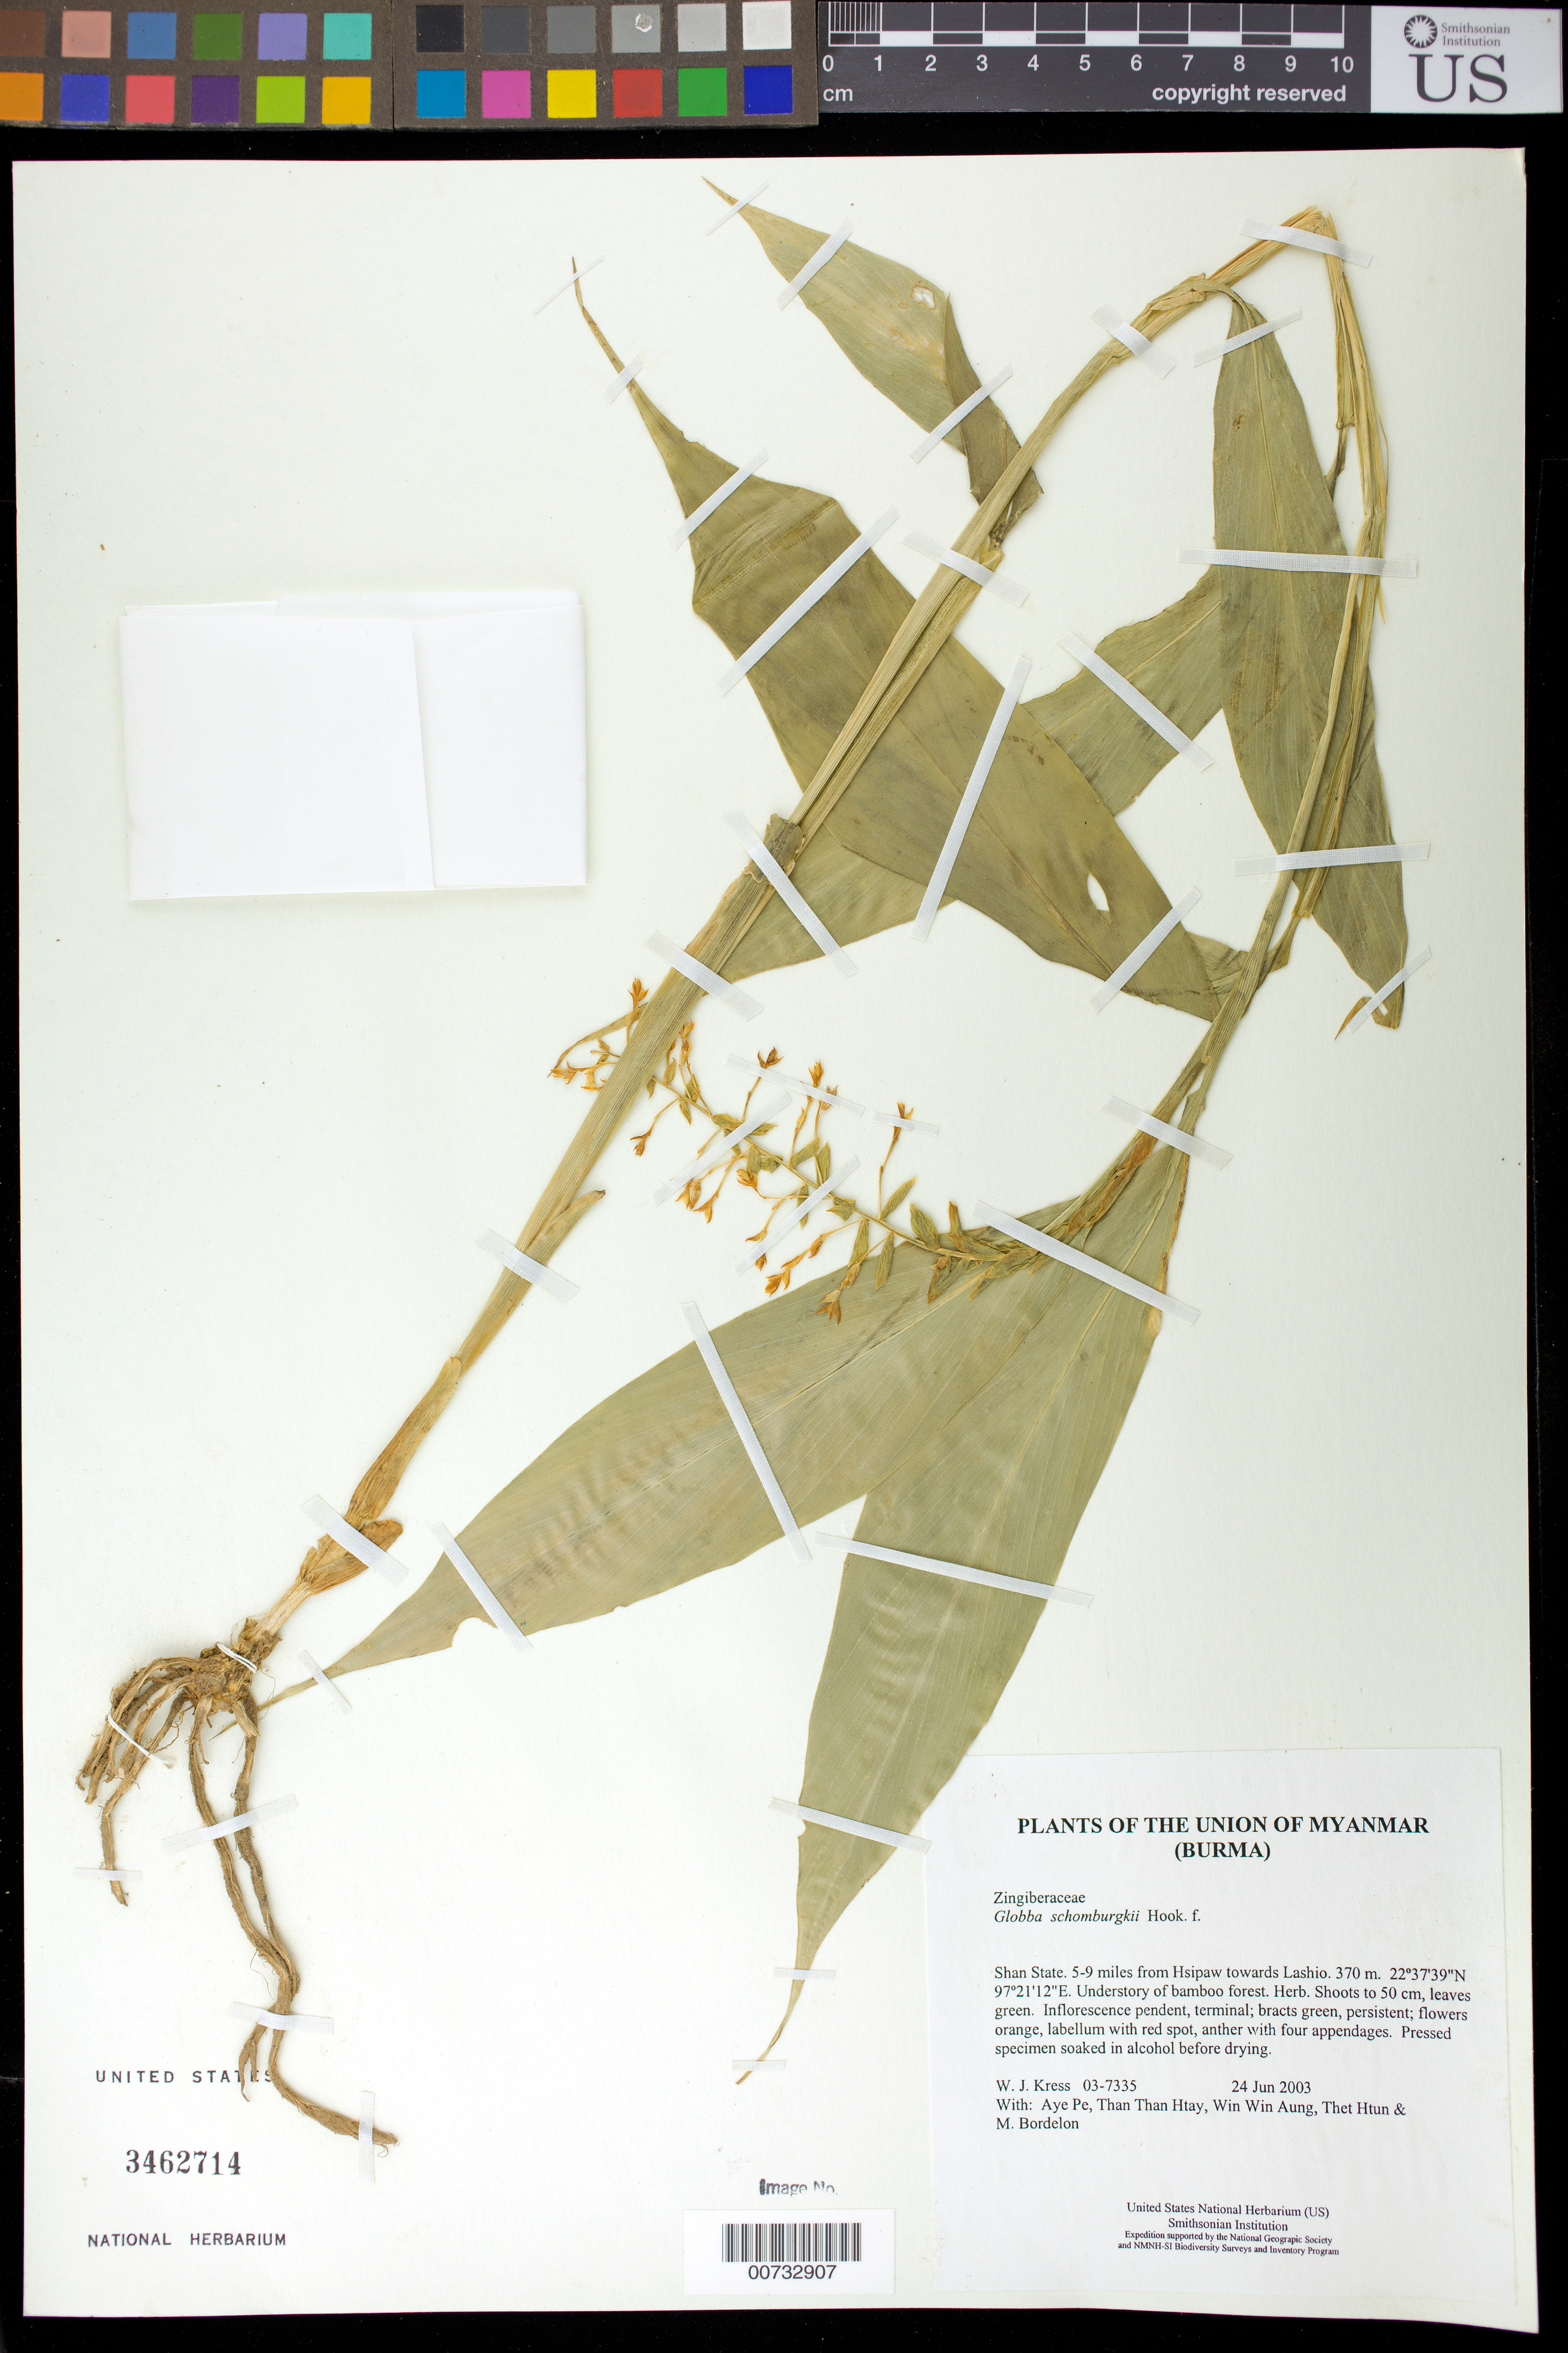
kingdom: Plantae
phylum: Tracheophyta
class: Liliopsida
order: Zingiberales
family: Zingiberaceae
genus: Globba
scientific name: Globba schomburgkii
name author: Hook. f.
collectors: W. J. Kress, Aye Pe, Than Than Htay, Win Win Aung, Thet Htun & M. Bordelon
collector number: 03-7335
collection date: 2003-06-24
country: Myanmar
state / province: Shan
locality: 5-9 miles from Hsipaw towards Lashio.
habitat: Understory of bamboo forest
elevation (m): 370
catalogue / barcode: US 3462714